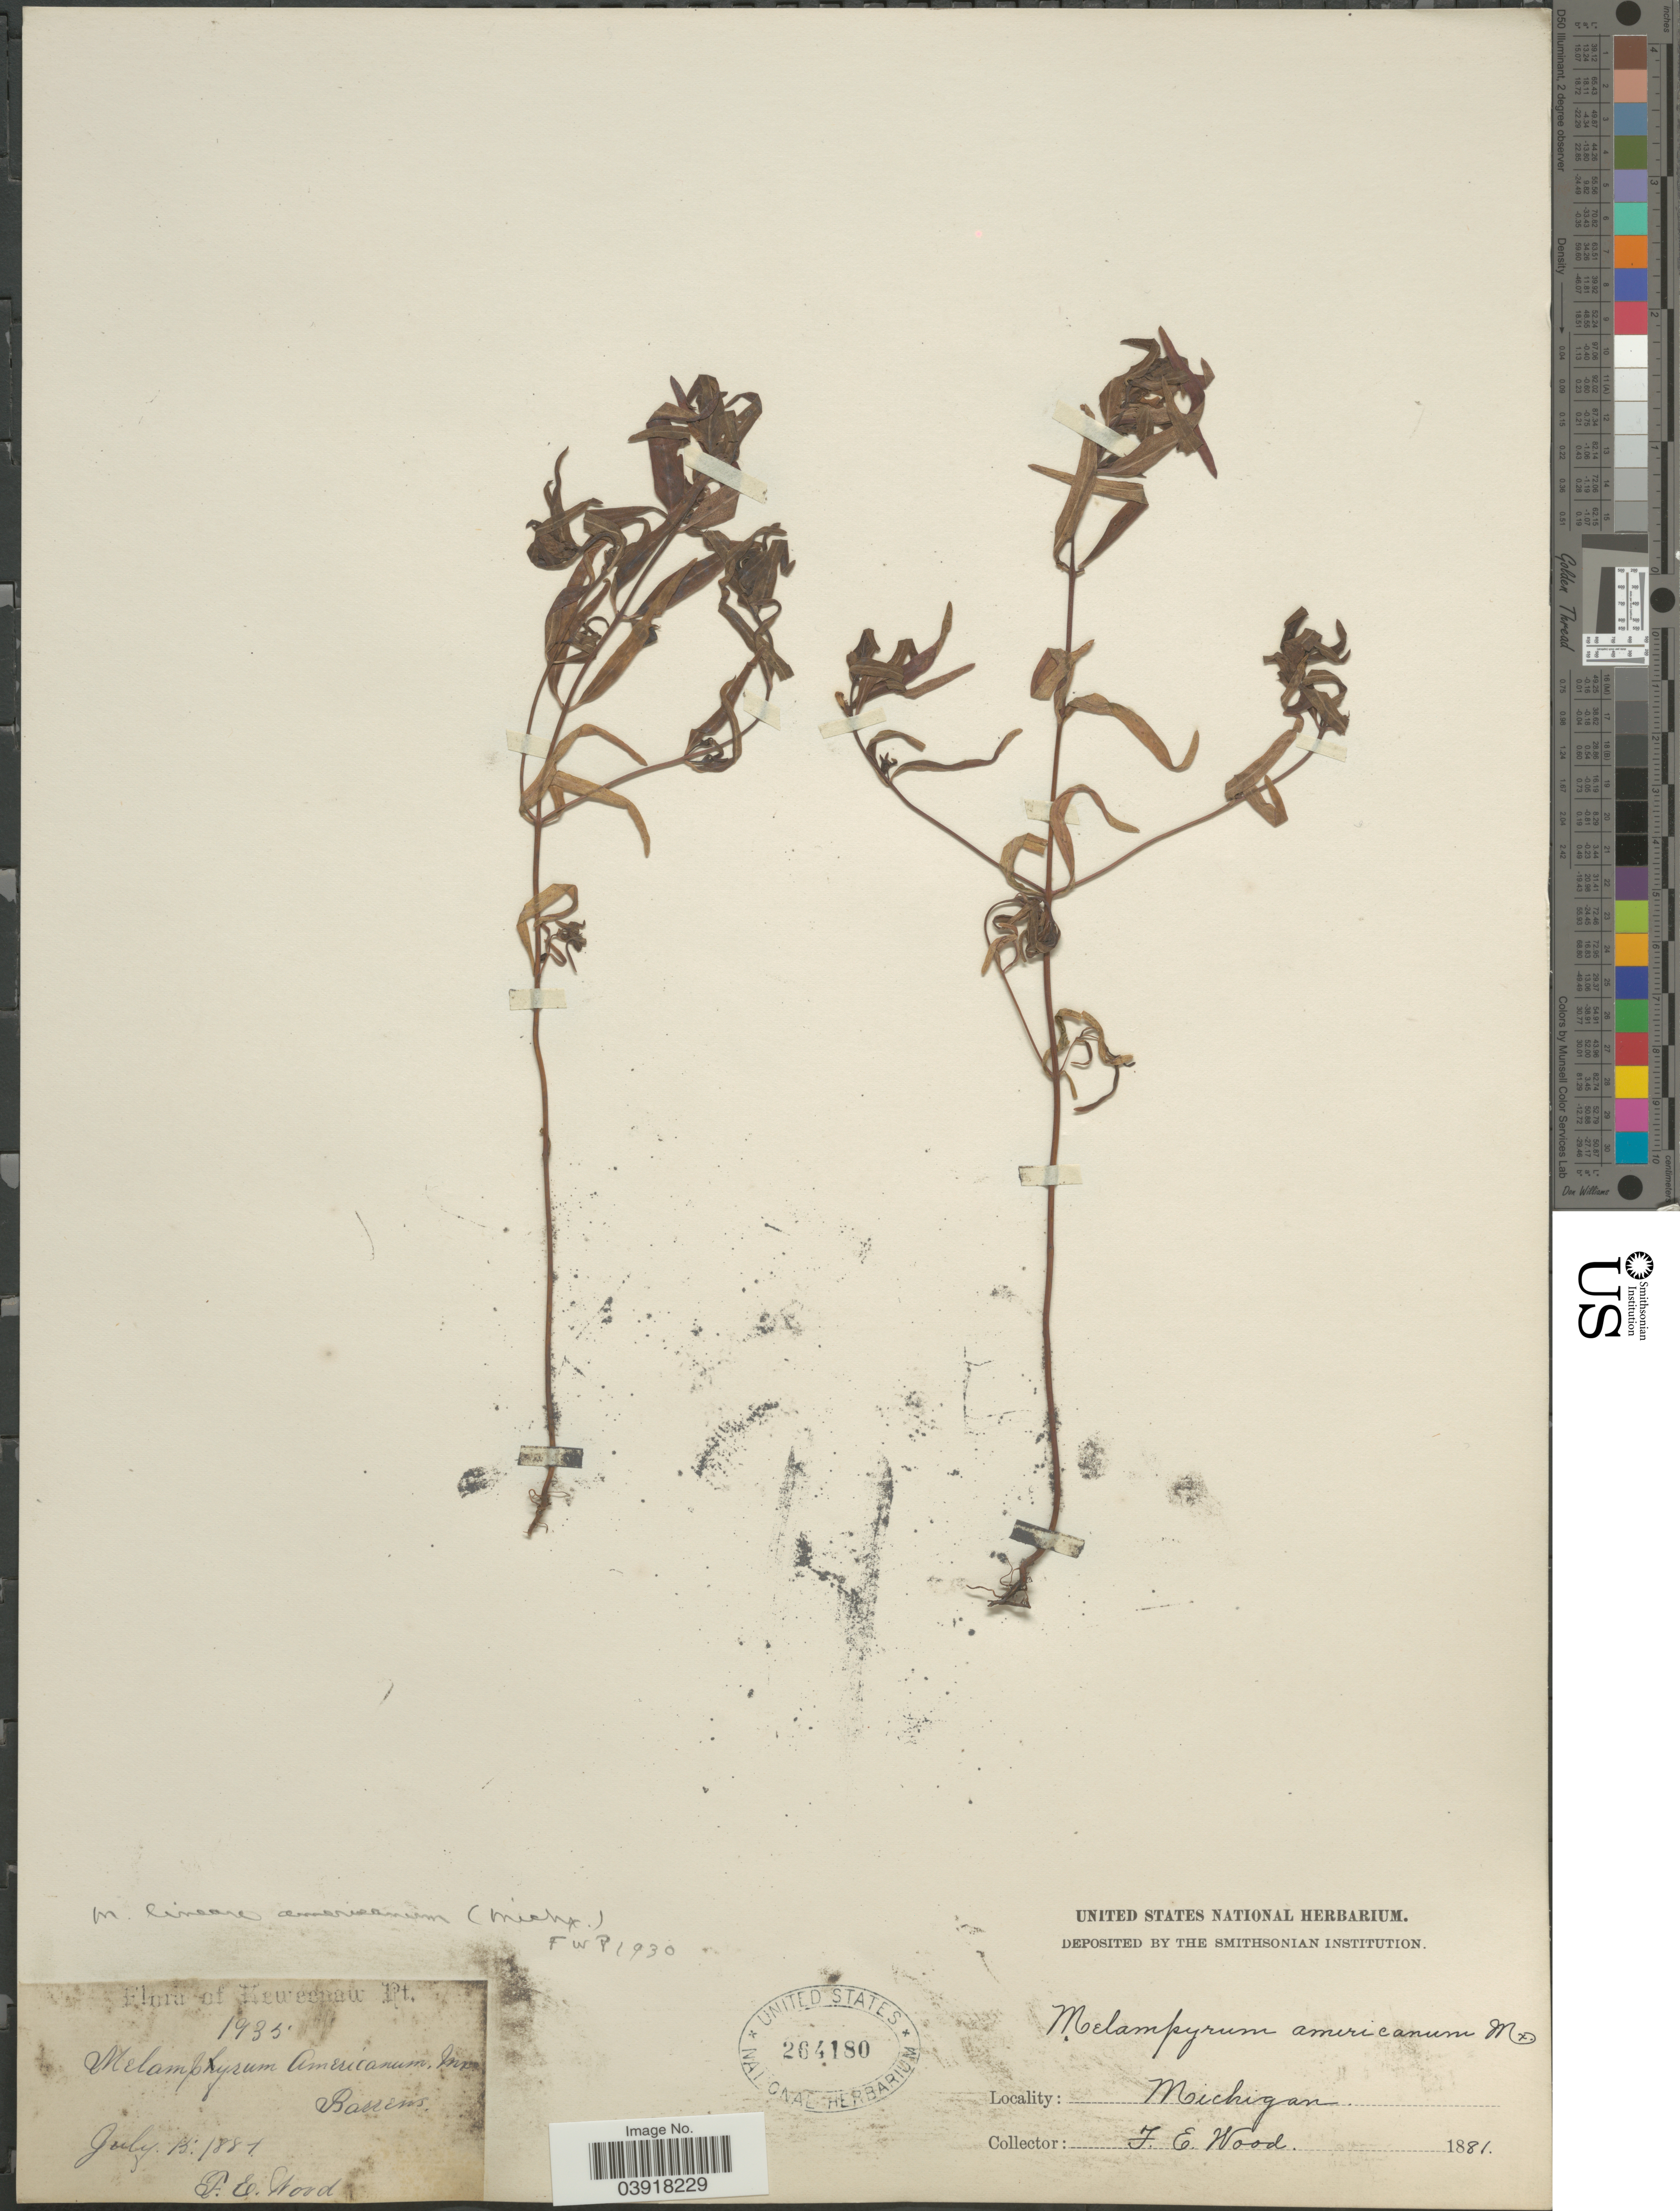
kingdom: Plantae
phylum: Tracheophyta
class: Magnoliopsida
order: Lamiales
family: Orobanchaceae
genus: Melampyrum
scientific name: Melampyrum lineare var. latifolium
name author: (Muhl.) P. Beauv.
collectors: F. Wood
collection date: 1881-07-15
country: United States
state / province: Michigan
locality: Keweenaw Pt. Barrens.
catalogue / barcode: US 264180